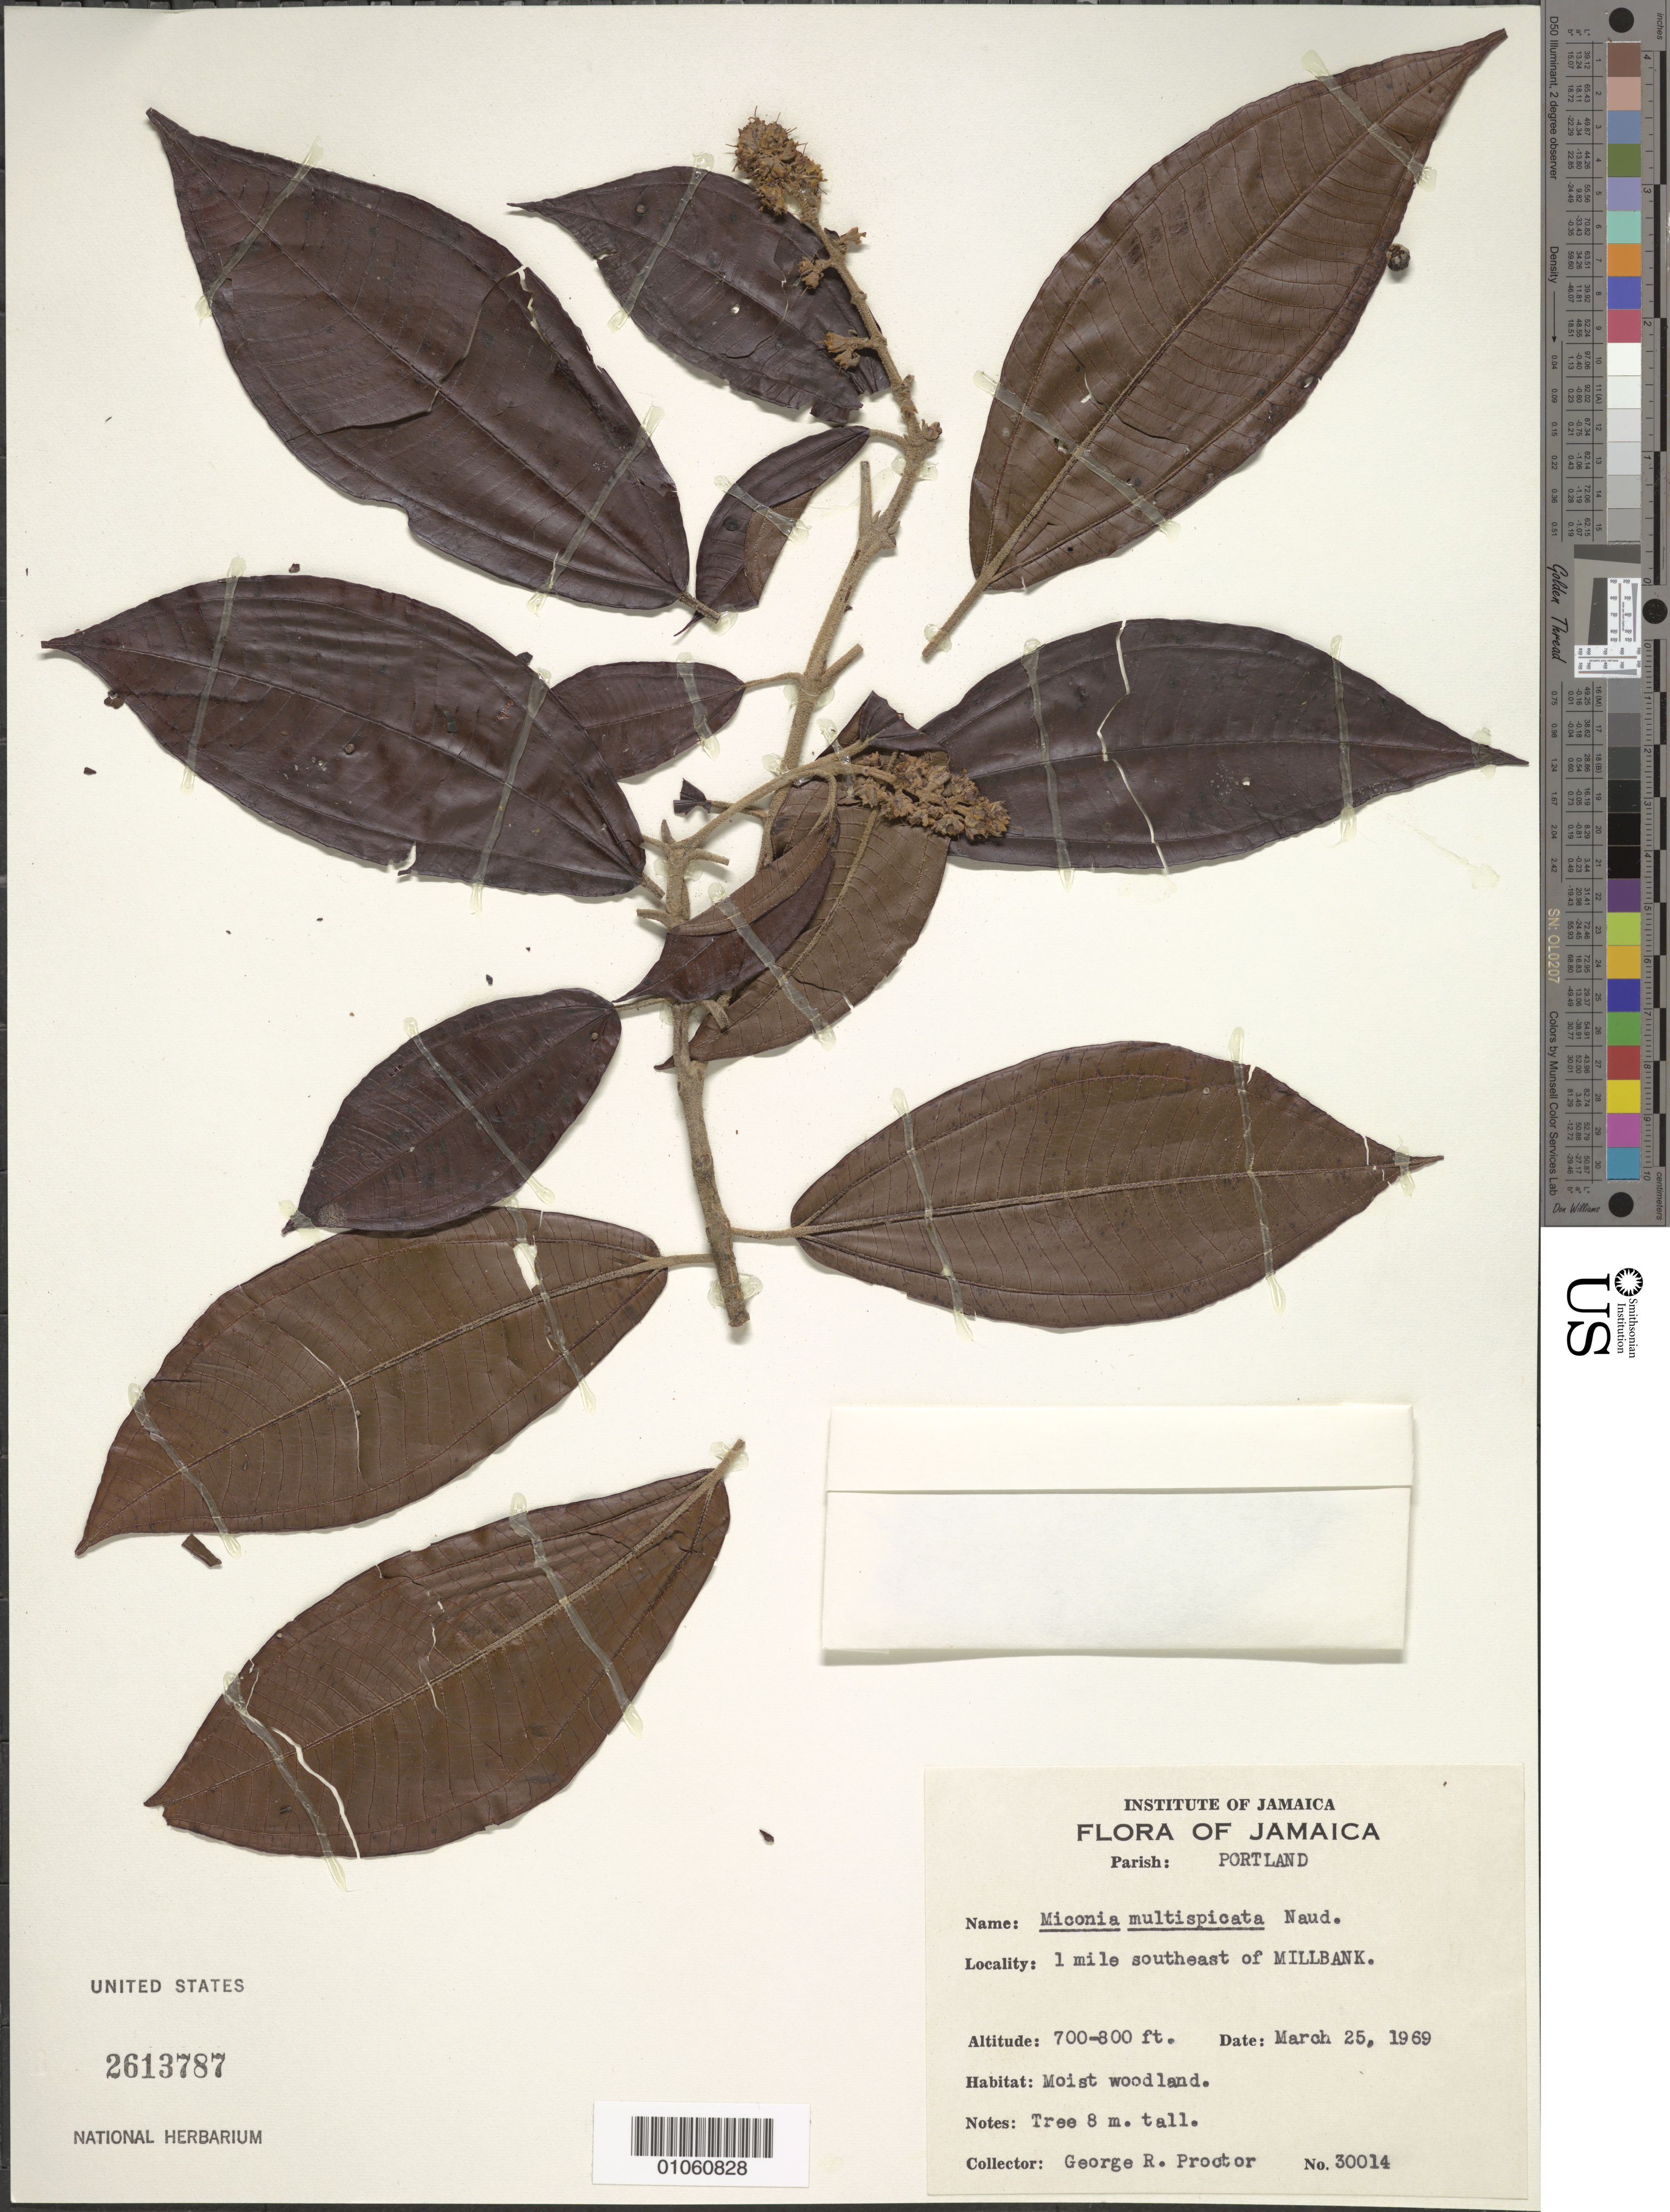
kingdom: Plantae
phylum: Tracheophyta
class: Magnoliopsida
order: Myrtales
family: Melastomataceae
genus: Miconia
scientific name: Miconia multispicata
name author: Naudin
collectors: G. R. Proctor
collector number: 30014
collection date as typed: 25 Mar 1969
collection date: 1969-03-25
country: Jamaica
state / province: Portland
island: Jamaica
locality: Millbank, 1 mile SE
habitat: Moist woodland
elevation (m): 213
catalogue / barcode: US 2613787